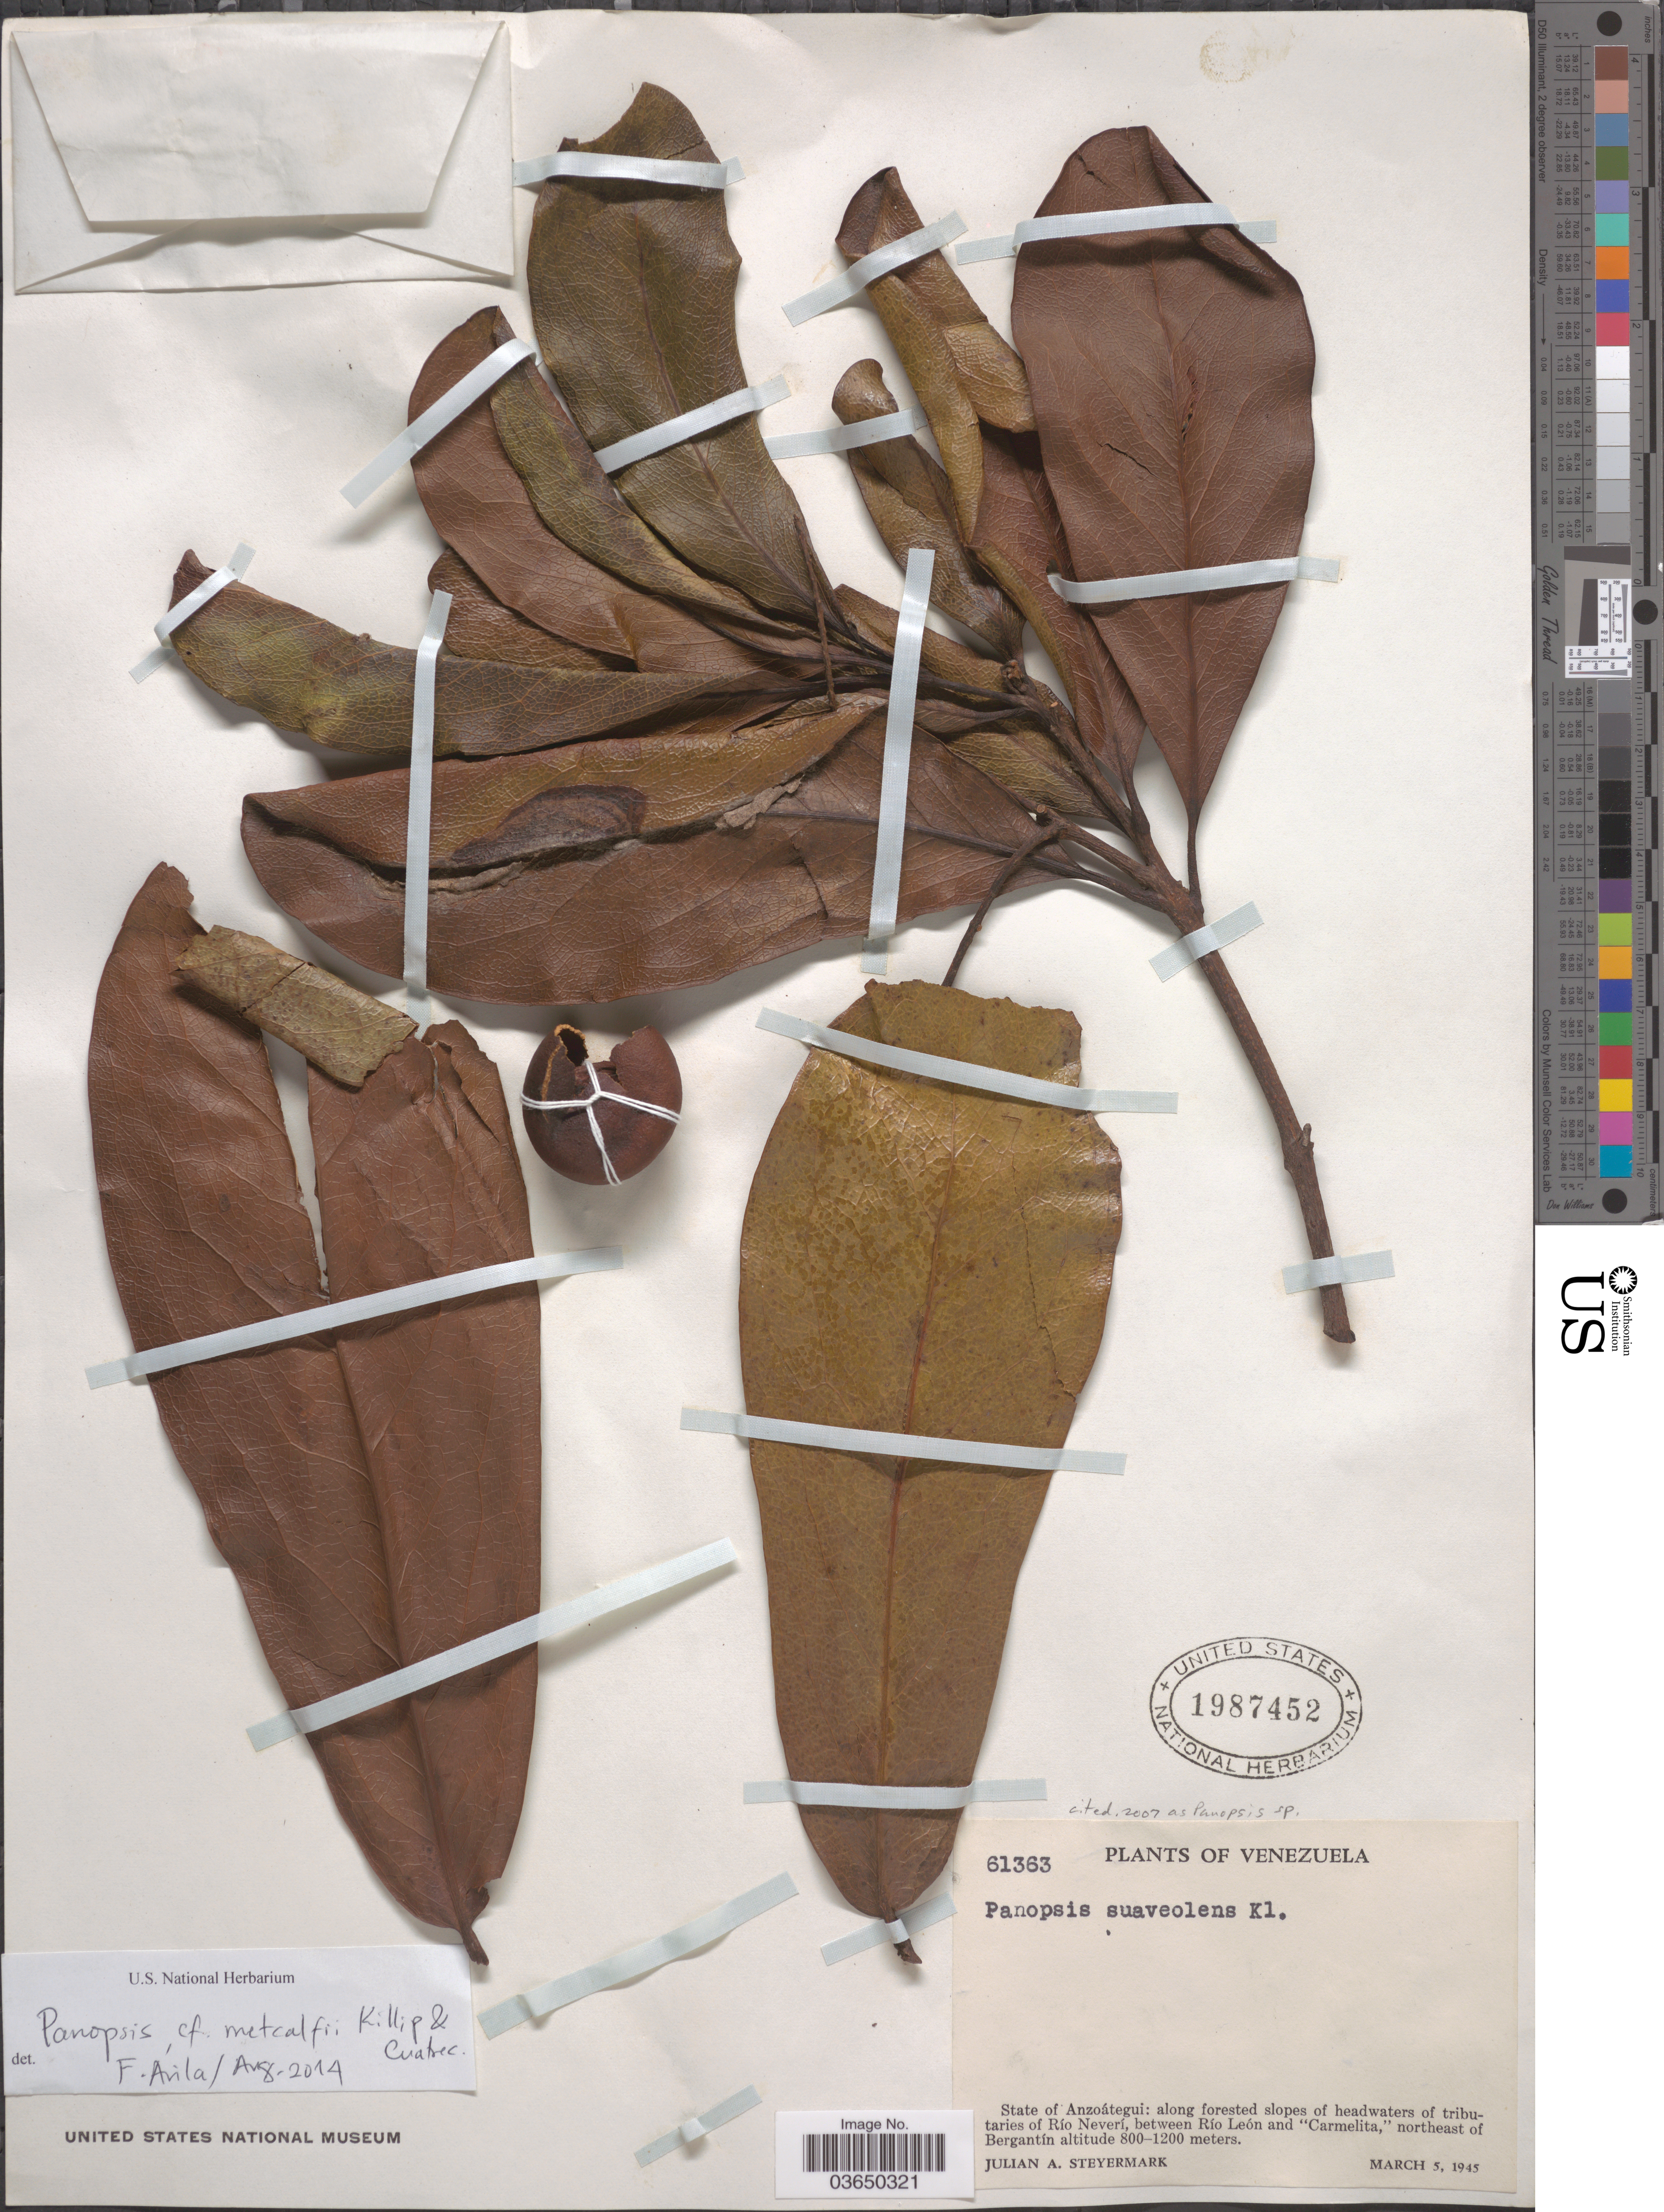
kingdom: Plantae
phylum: Tracheophyta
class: Magnoliopsida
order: Proteales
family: Proteaceae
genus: Panopsis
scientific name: Panopsis metcalfii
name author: Killip & Cuatrec.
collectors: J. Steyermark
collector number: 61363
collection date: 1945-03-05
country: Venezuela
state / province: Anzoategui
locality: Along forested slopes of headwaters of tributaries of Río Neverí, between Río León and 'Carmelita,' northeast of Bergantín.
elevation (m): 800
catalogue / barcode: US 1987452